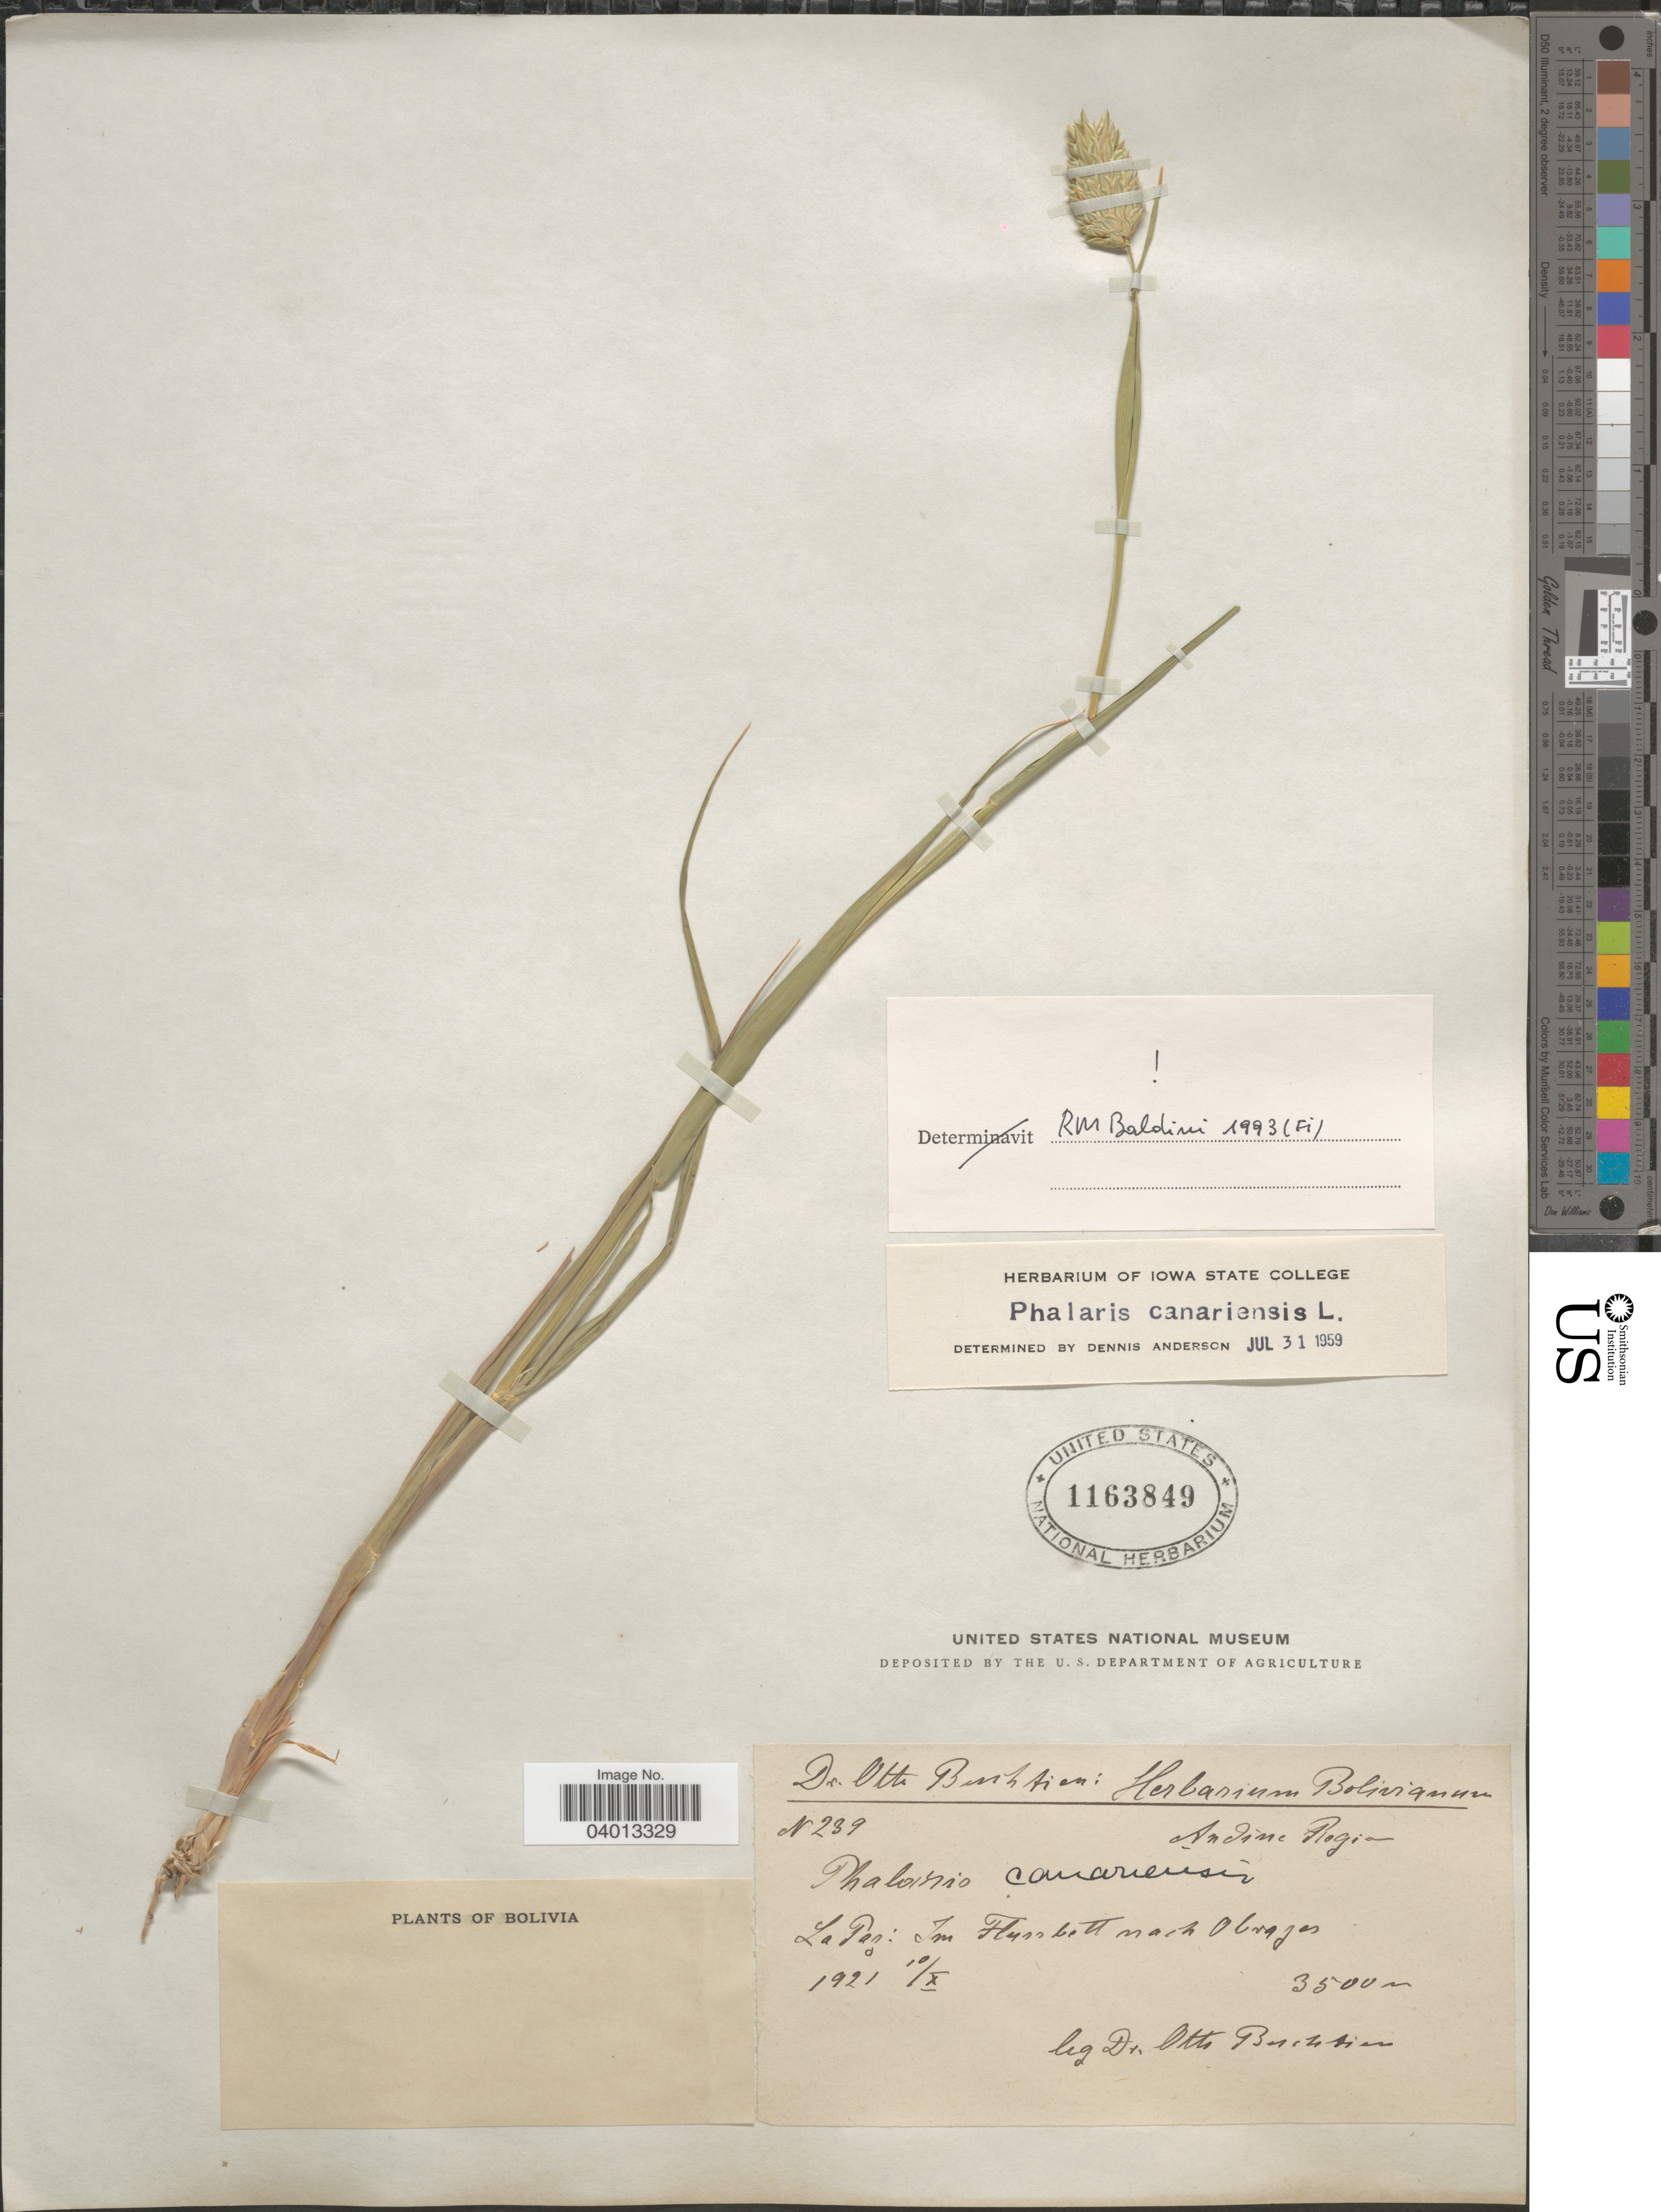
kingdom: Plantae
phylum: Tracheophyta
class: Liliopsida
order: Poales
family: Poaceae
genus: Phalaris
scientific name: Phalaris canariensis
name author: L.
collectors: O. Buchtien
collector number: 239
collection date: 1921-10-10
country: Bolivia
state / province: La Paz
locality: Im Flussbett nach Obrajes.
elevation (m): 3500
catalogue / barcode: US 1163849